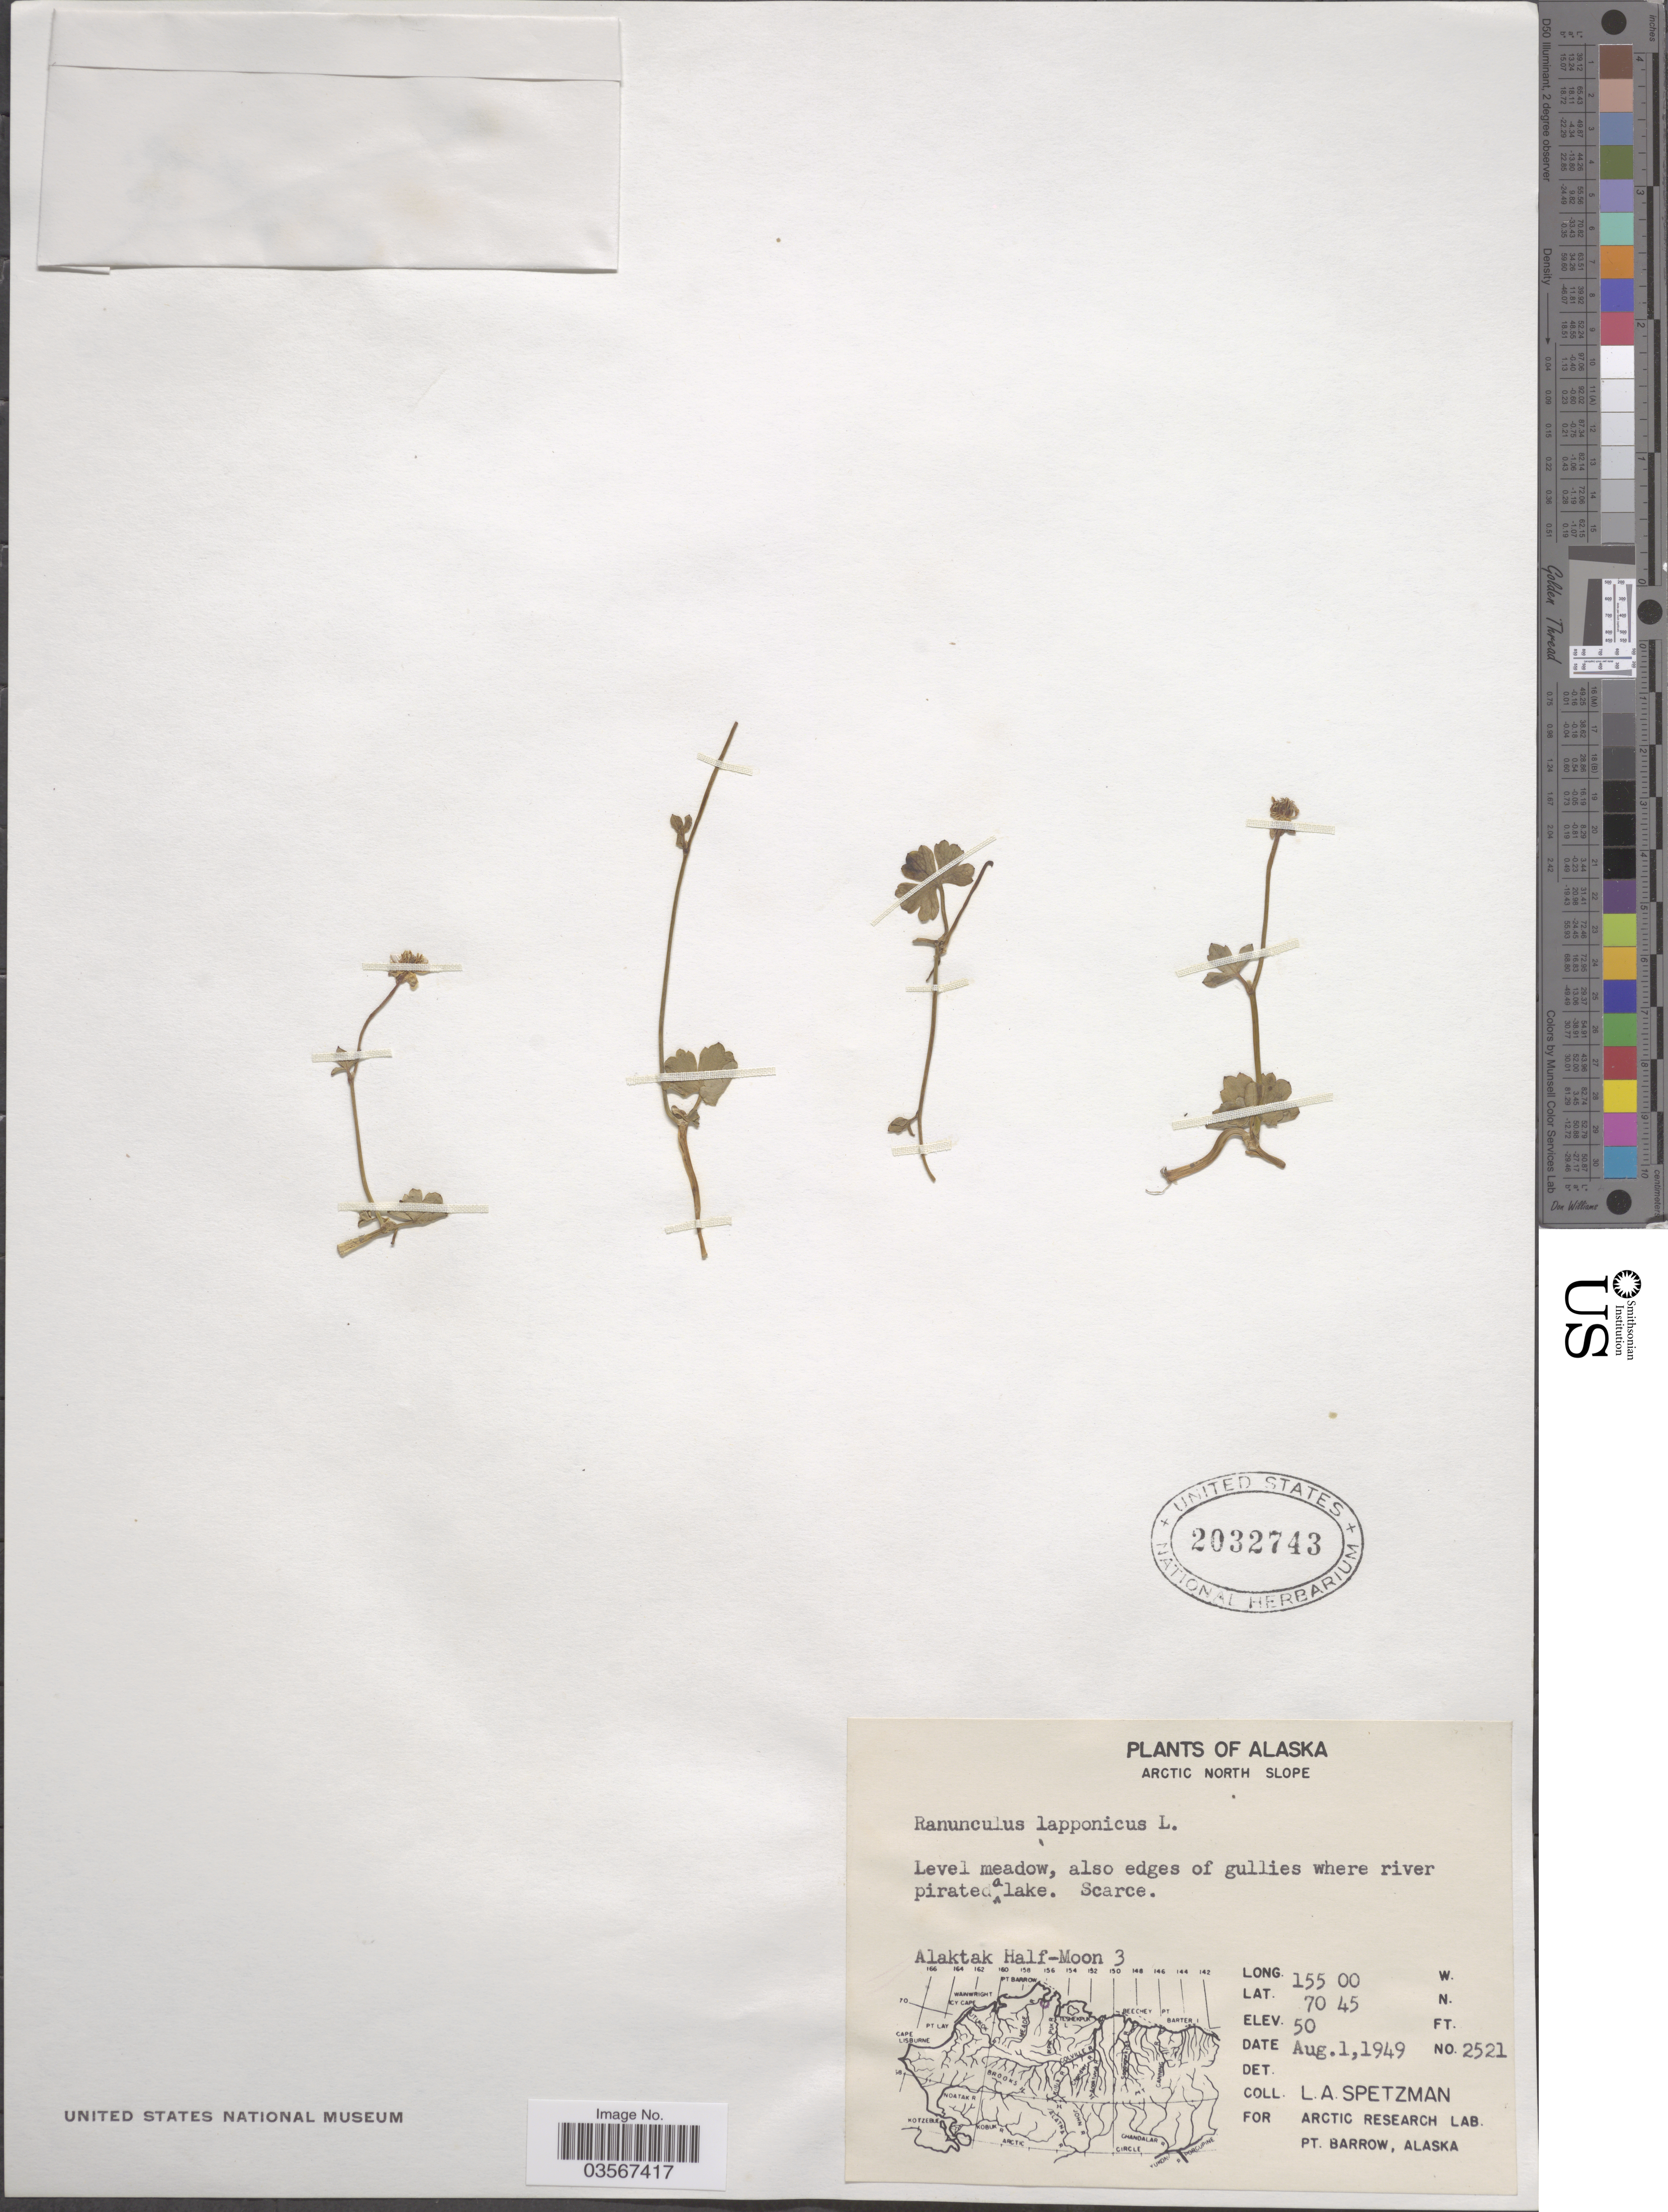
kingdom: Plantae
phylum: Tracheophyta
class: Magnoliopsida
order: Ranunculales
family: Ranunculaceae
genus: Ranunculus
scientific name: Ranunculus lapponicus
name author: L.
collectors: L. Spetzman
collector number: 2521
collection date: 1949-08-01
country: United States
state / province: Alaska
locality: Arctic North Slope. Alaktak Half-Moon 3.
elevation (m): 15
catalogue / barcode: US 2032743